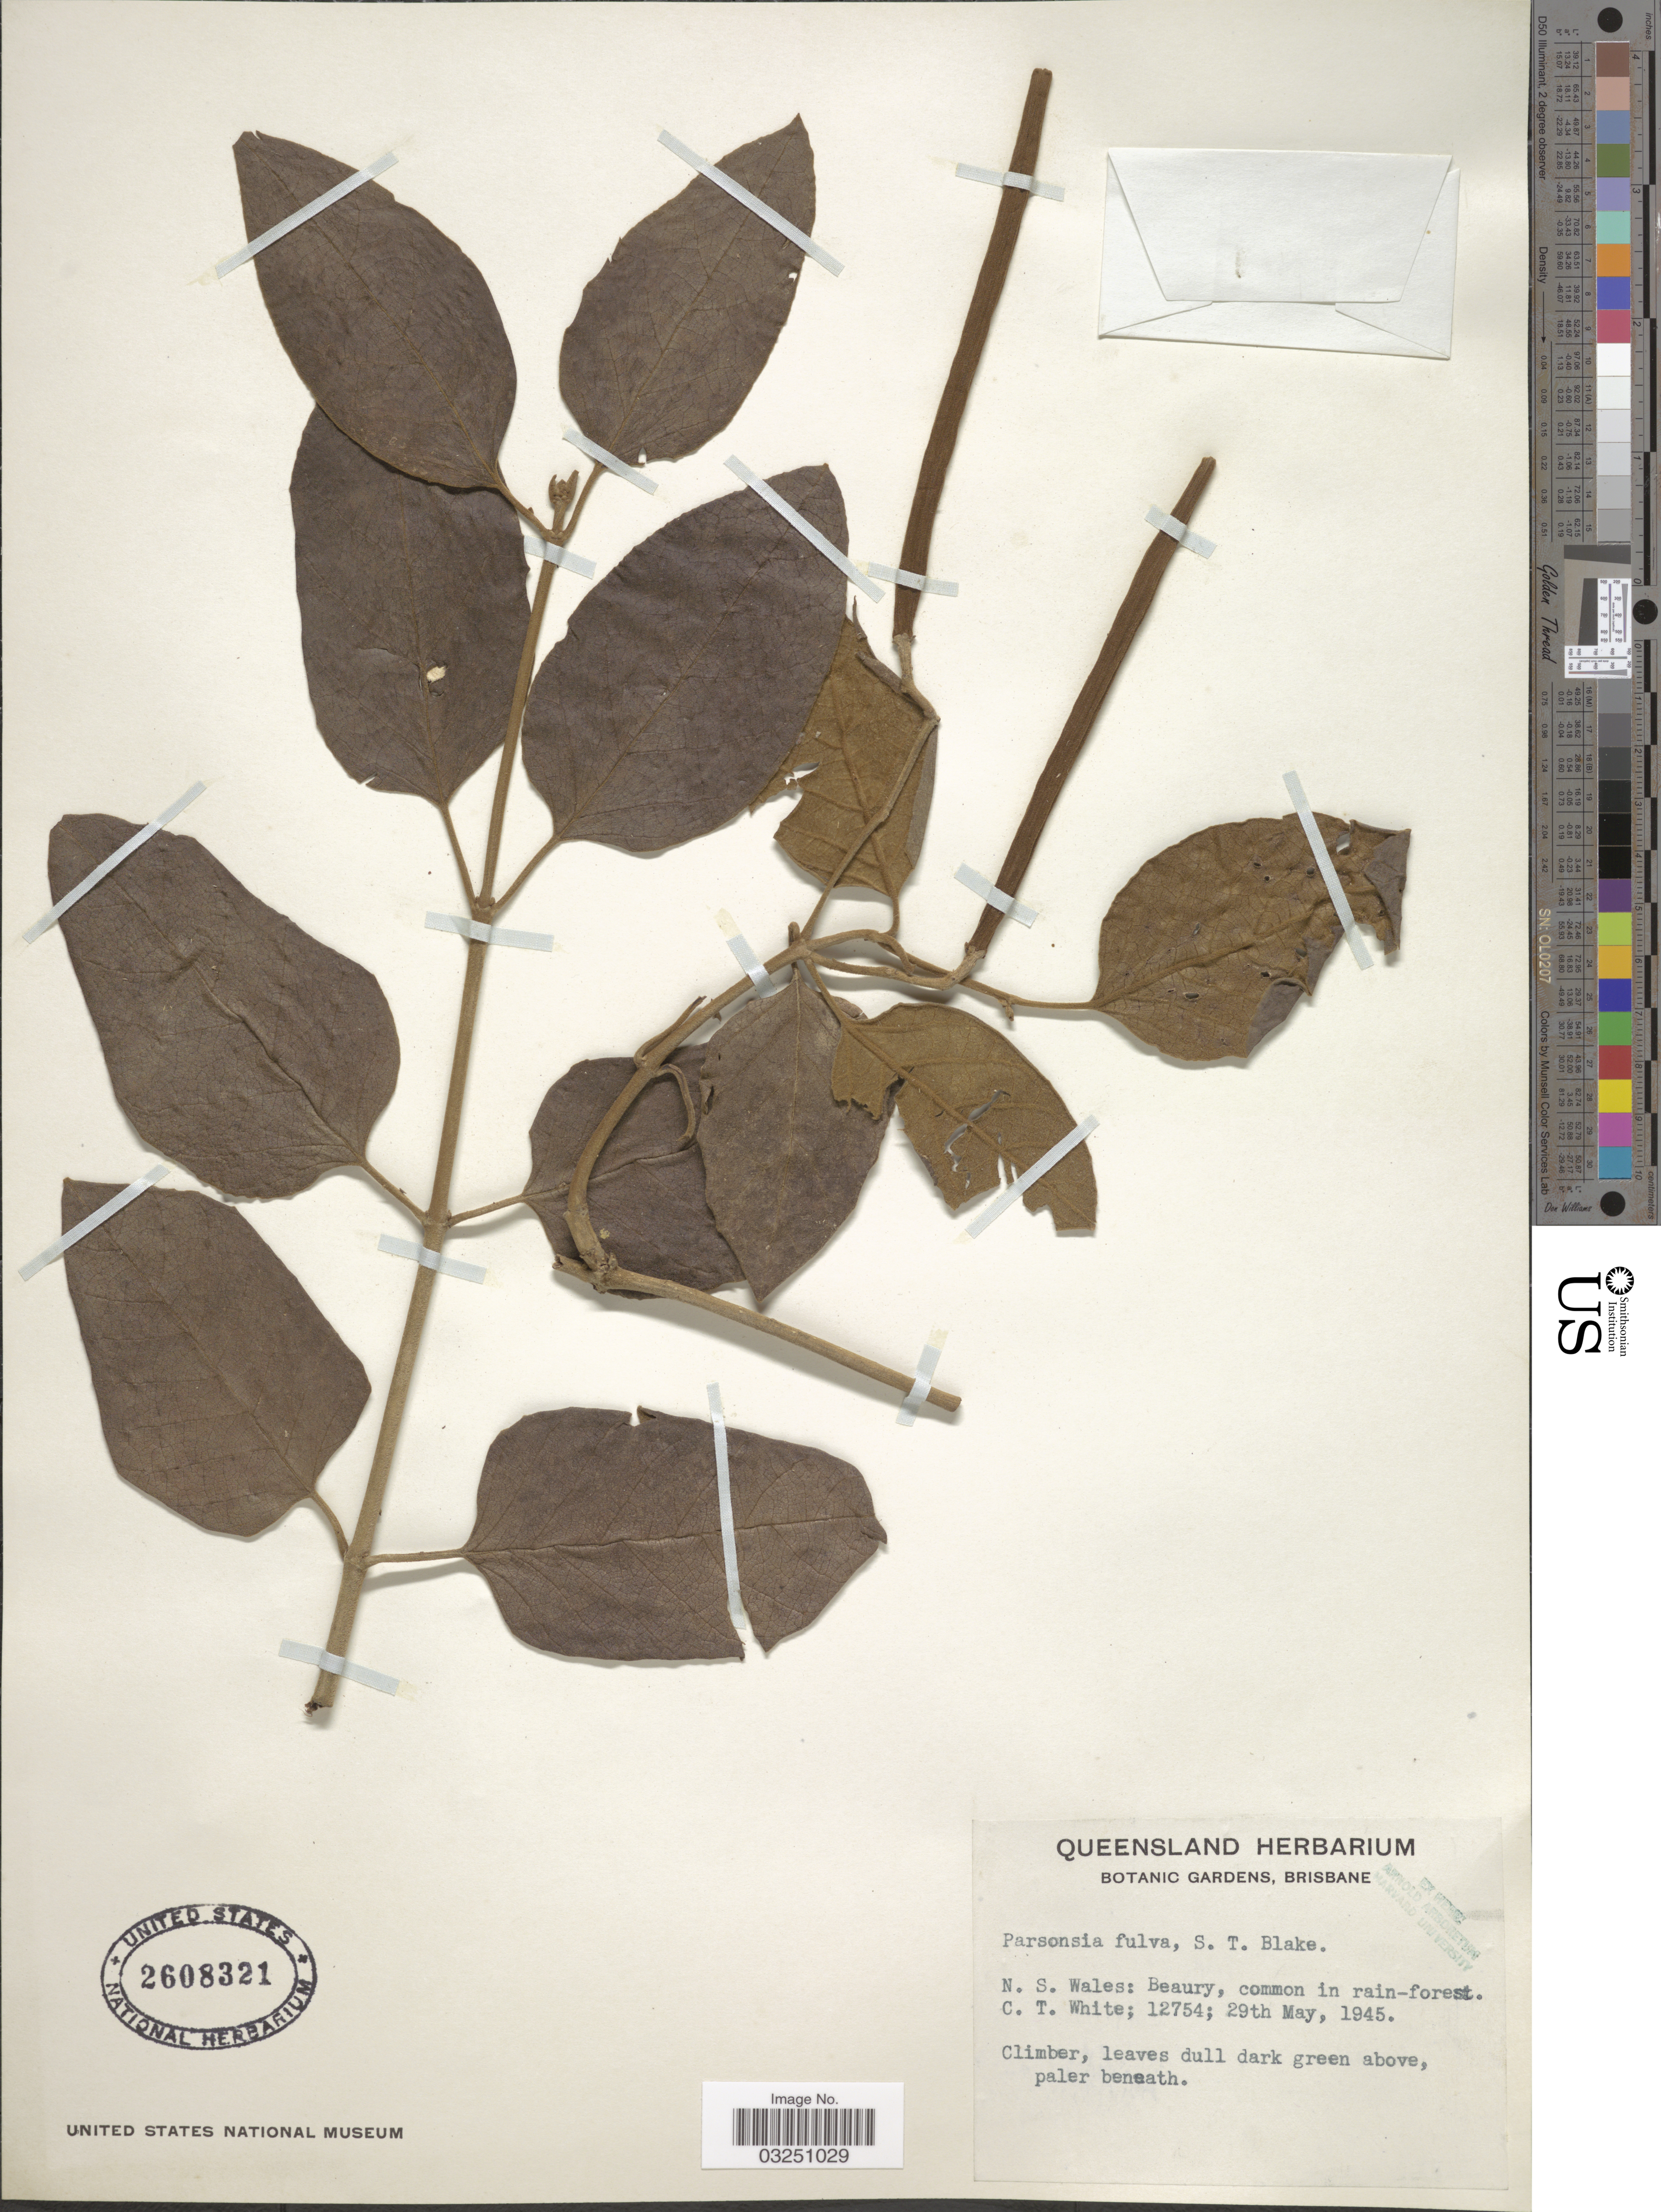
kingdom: Plantae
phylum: Tracheophyta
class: Magnoliopsida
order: Myrtales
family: Lythraceae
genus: Parsonsia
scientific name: Parsonsia fulva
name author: S.T. Blake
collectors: C. T. White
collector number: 12754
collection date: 1945-05-29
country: Australia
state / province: New South Wales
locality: Beaury.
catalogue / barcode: US 2608321